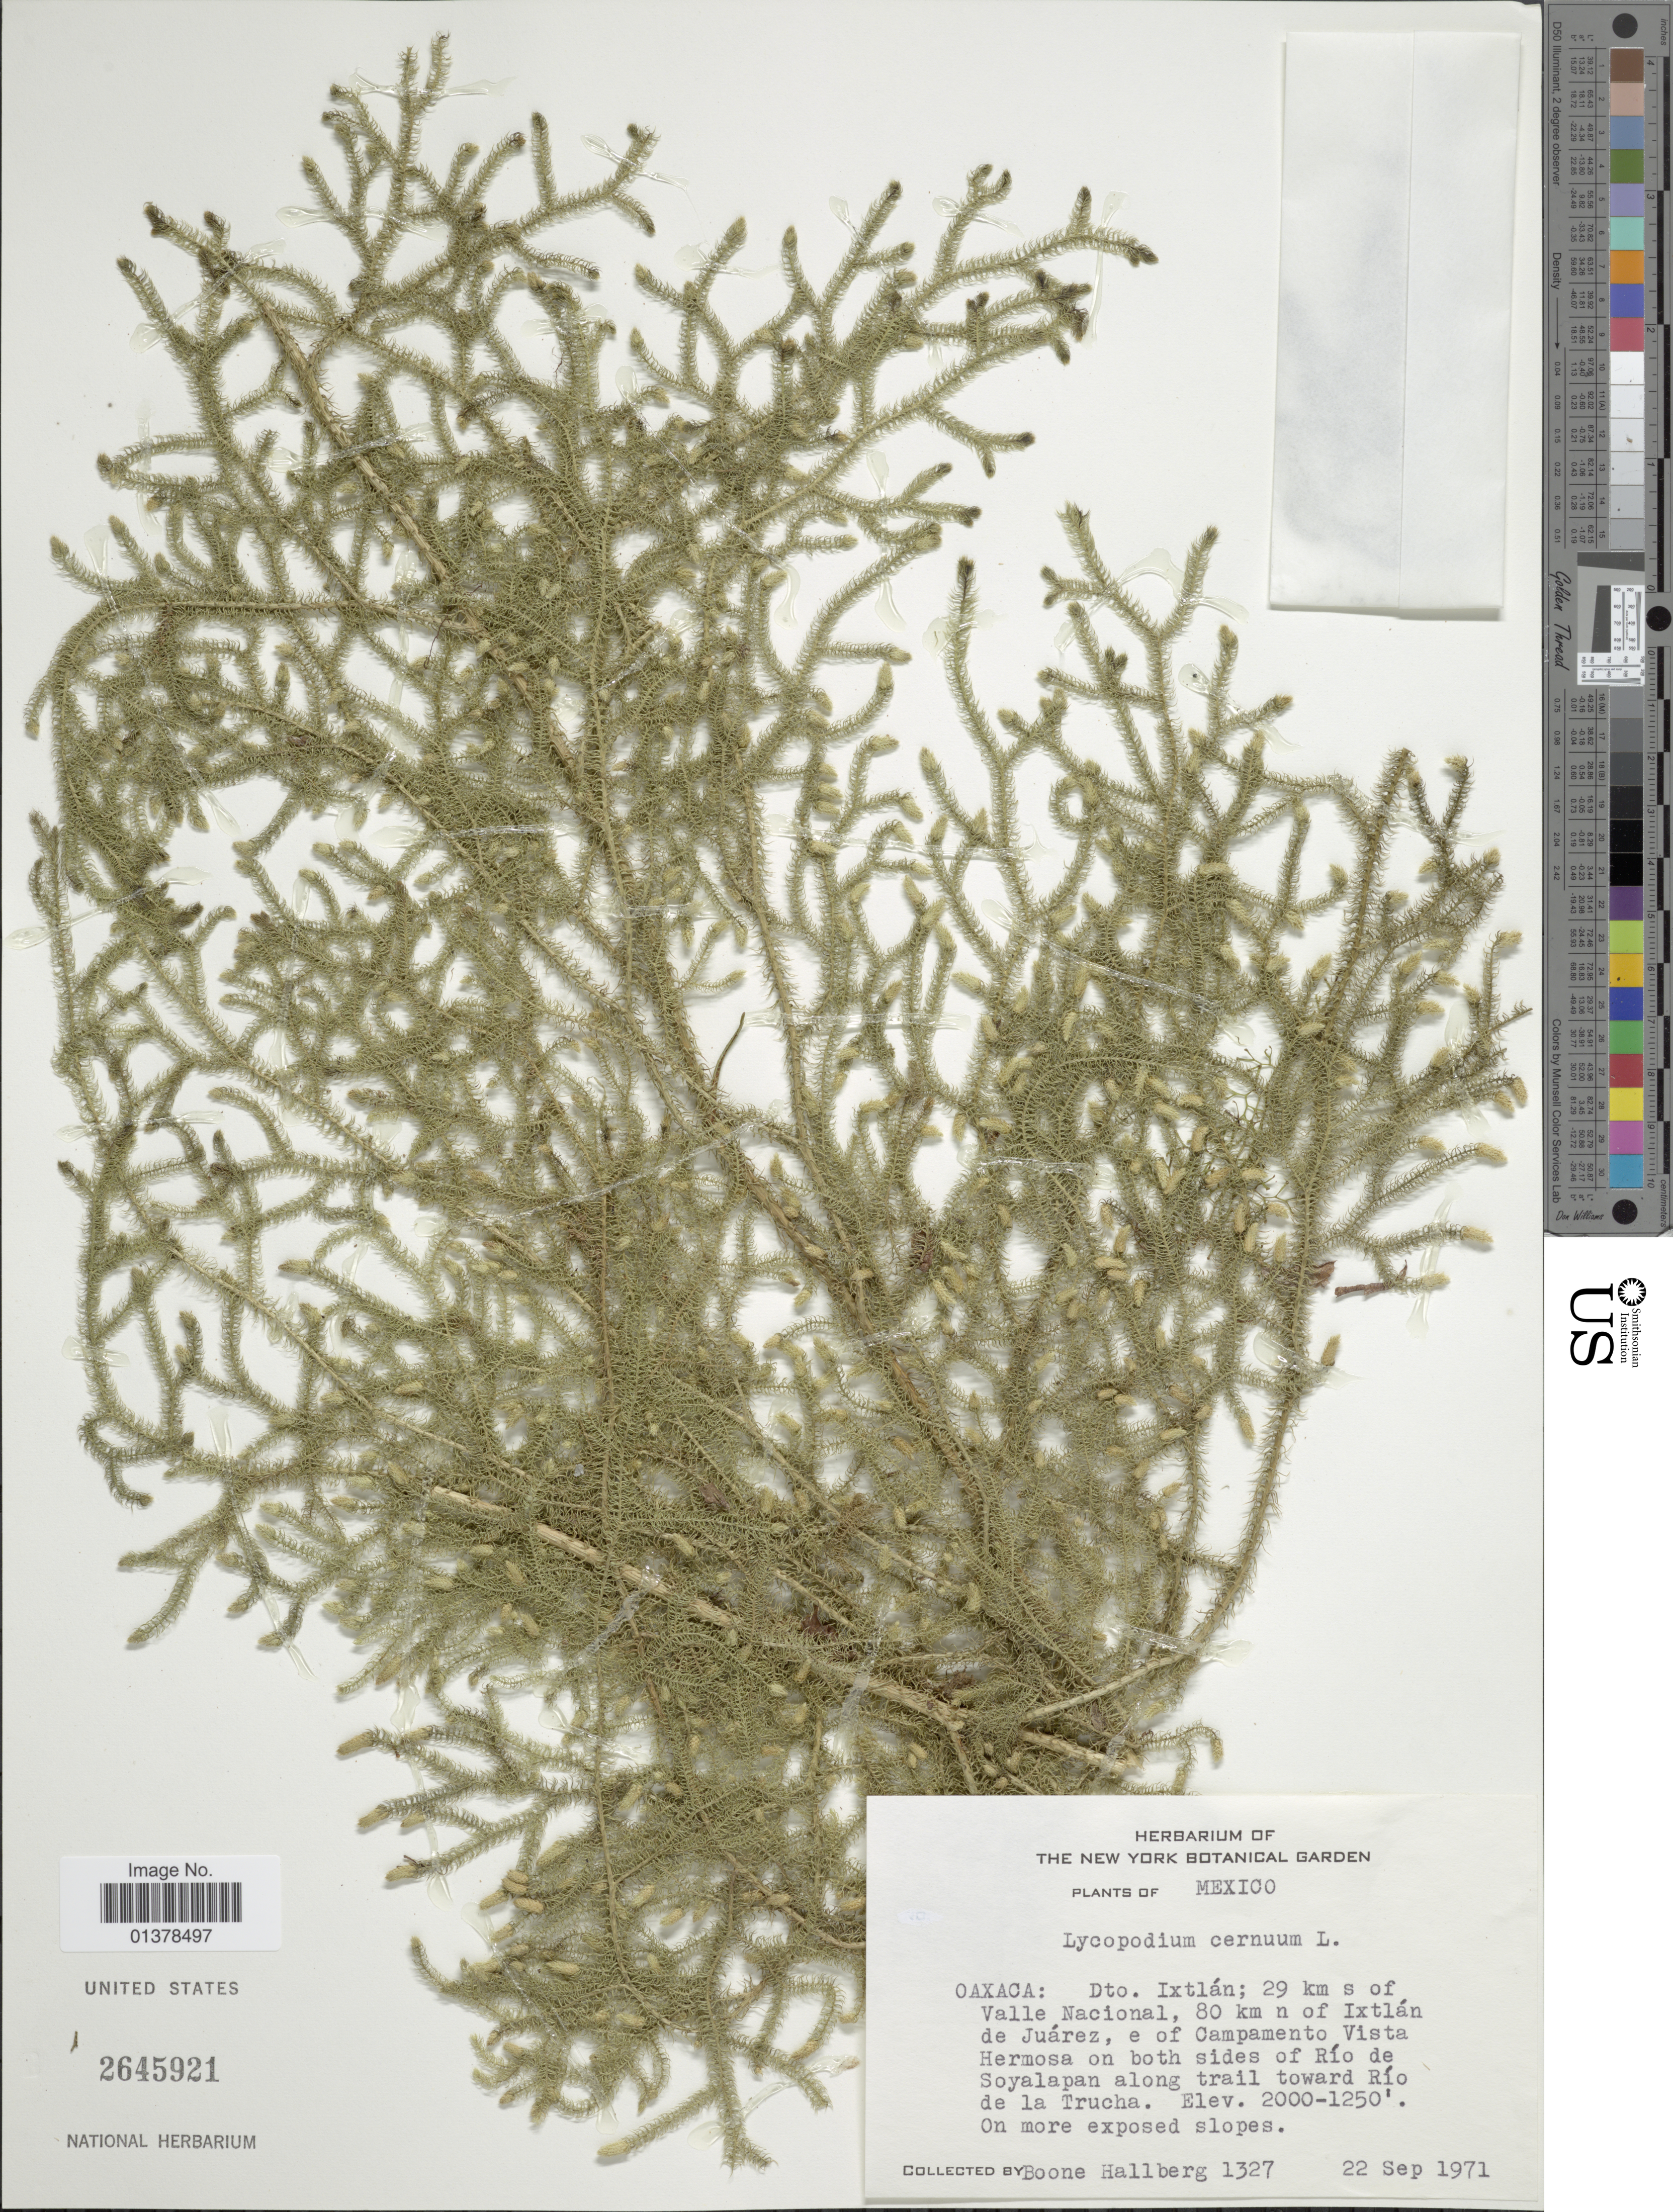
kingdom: Plantae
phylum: Tracheophyta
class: Lycopodiopsida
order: Lycopodiales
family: Lycopodiaceae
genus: Palhinhaea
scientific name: Palhinhaea cernua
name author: (L.) Vasc. & Franco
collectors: B. Hallberg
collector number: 1327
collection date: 1971-09-22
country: Mexico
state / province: Oaxaca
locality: Dto. Ixtlán; 29 km s of Valle Nacional, 80km n of Ixtlán de Juaréz, e of Campamento Vista Hermosa on both sides of Rio de Soyalapan along trail toward Rio de la Trucha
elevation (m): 381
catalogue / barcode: US 2645921